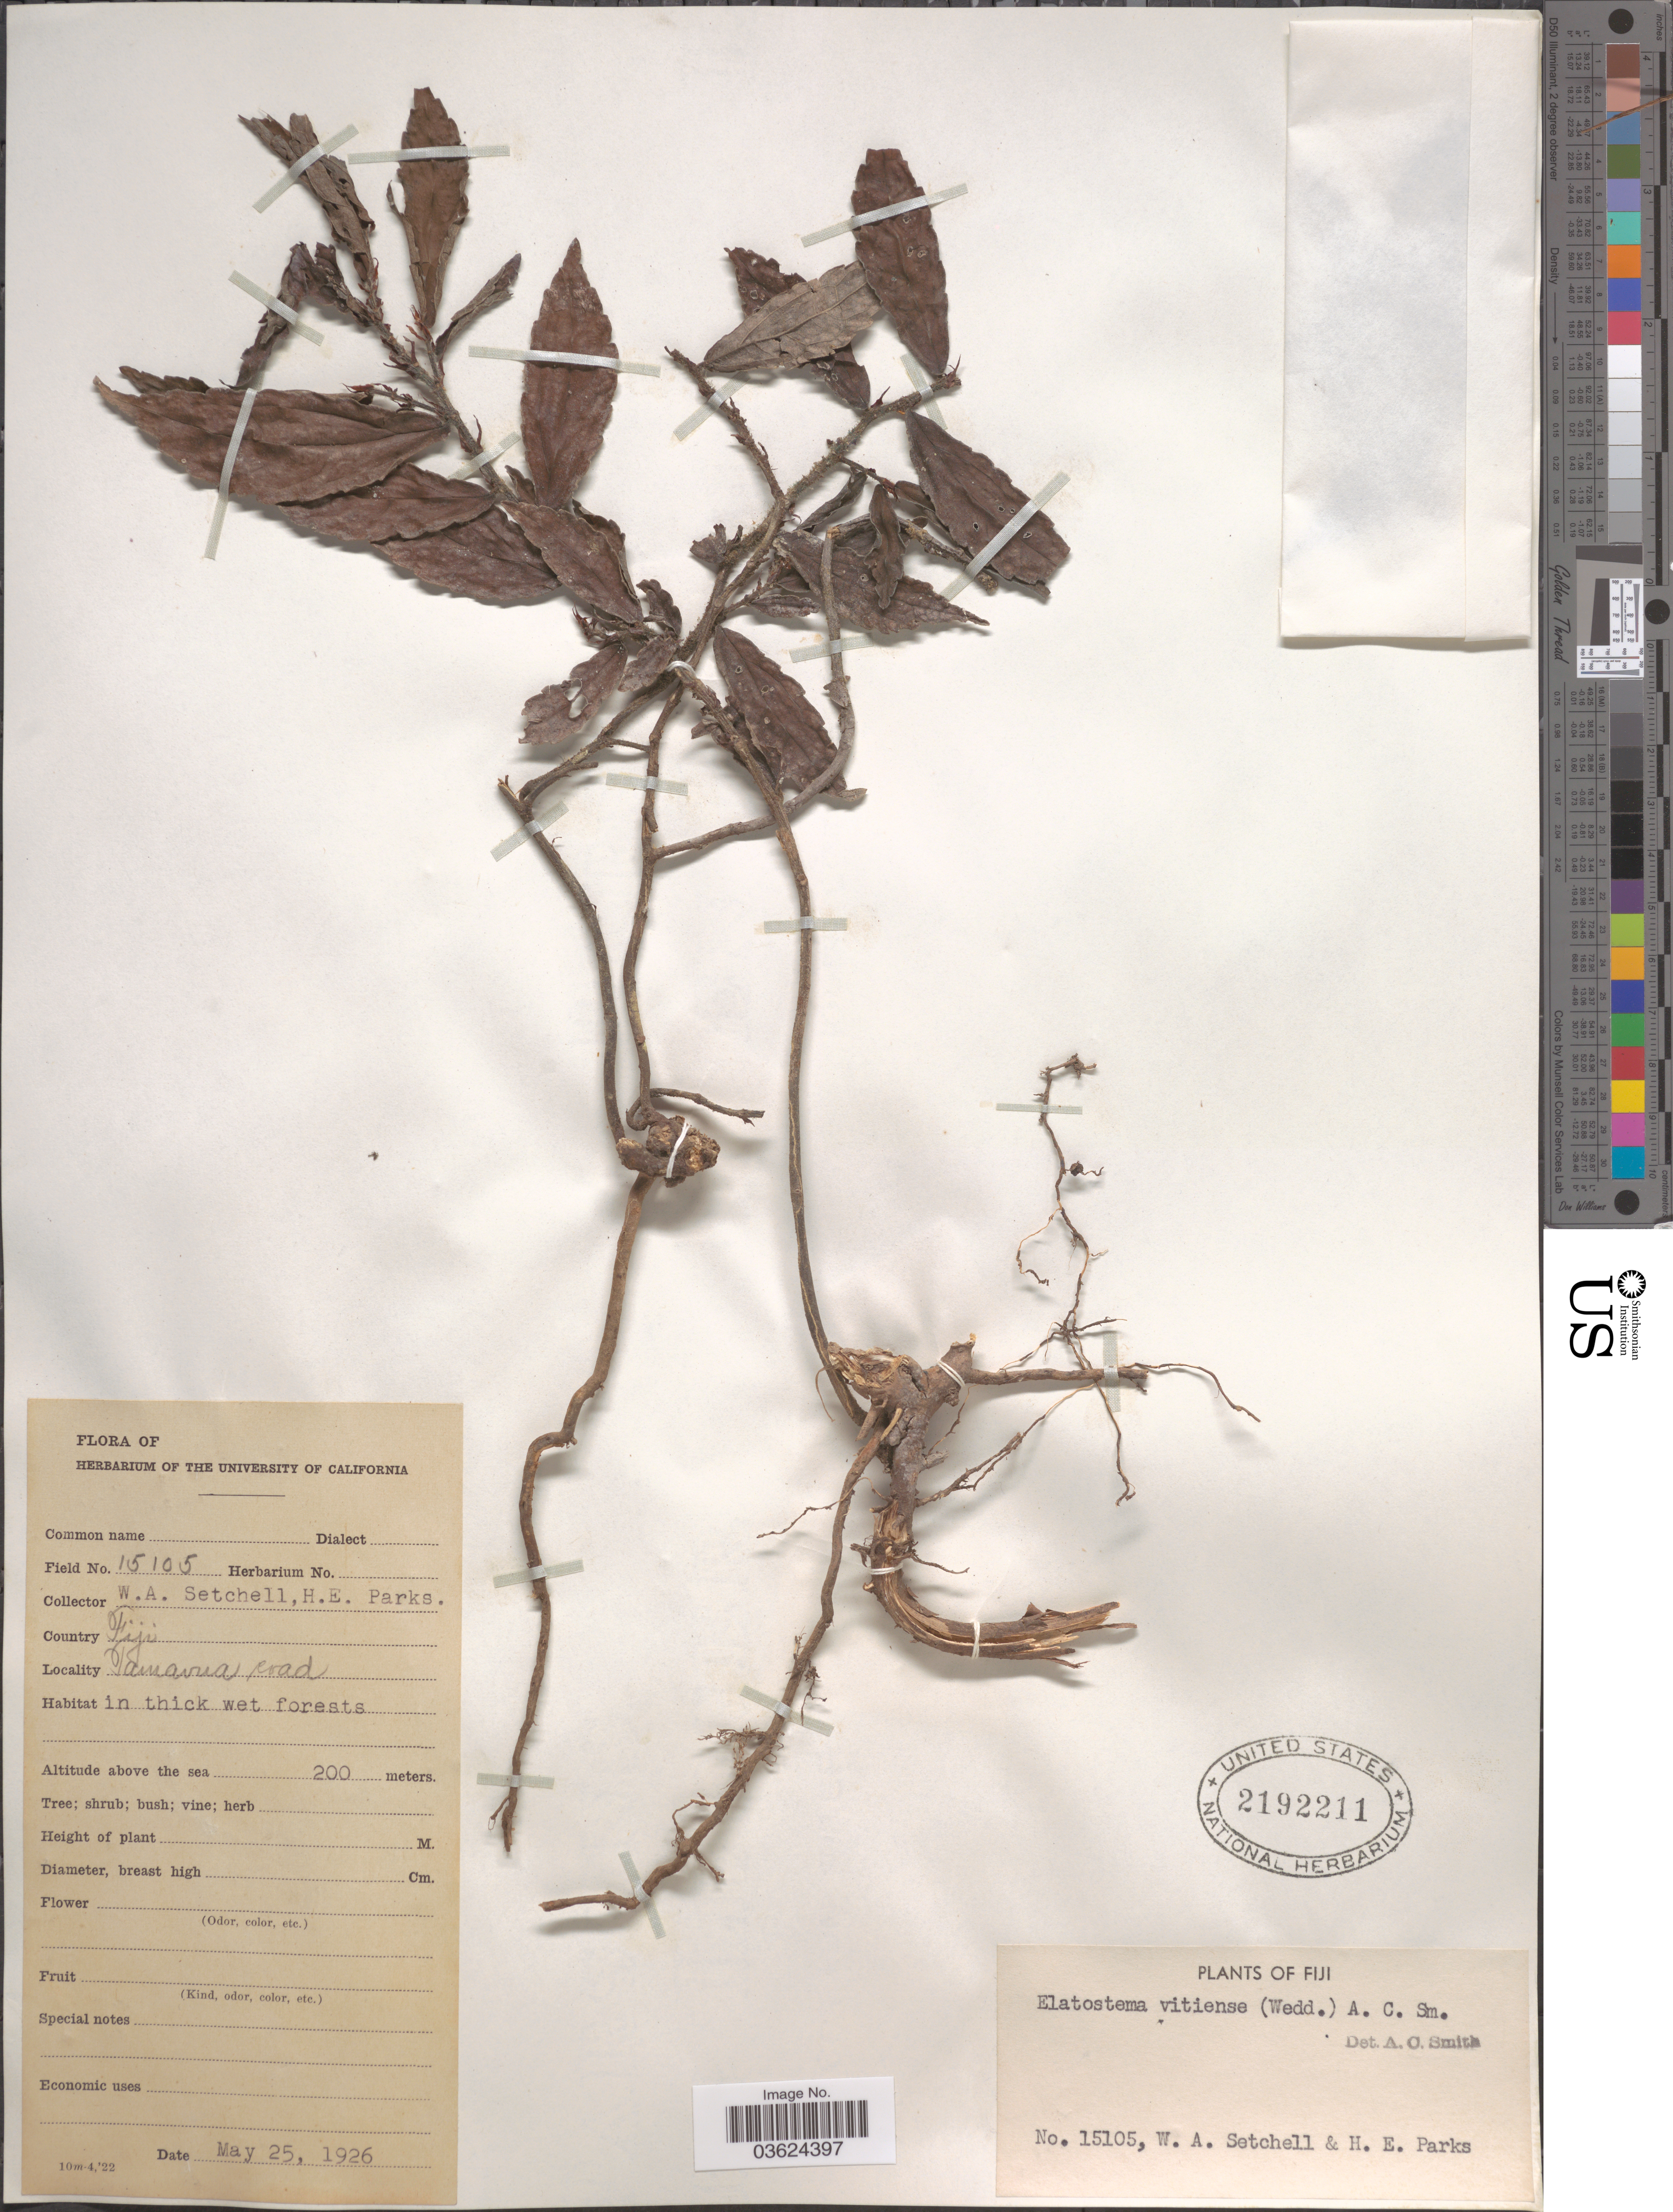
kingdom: Plantae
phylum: Tracheophyta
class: Magnoliopsida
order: Rosales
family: Urticaceae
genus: Elatostema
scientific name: Elatostema vitiense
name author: (A. Gray ex Wedd.) A.C. Sm.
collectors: W. Setchell & H. E. Parks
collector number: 15105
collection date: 1926-05-25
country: Fiji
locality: Damavua road.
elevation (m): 200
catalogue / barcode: US 2192211